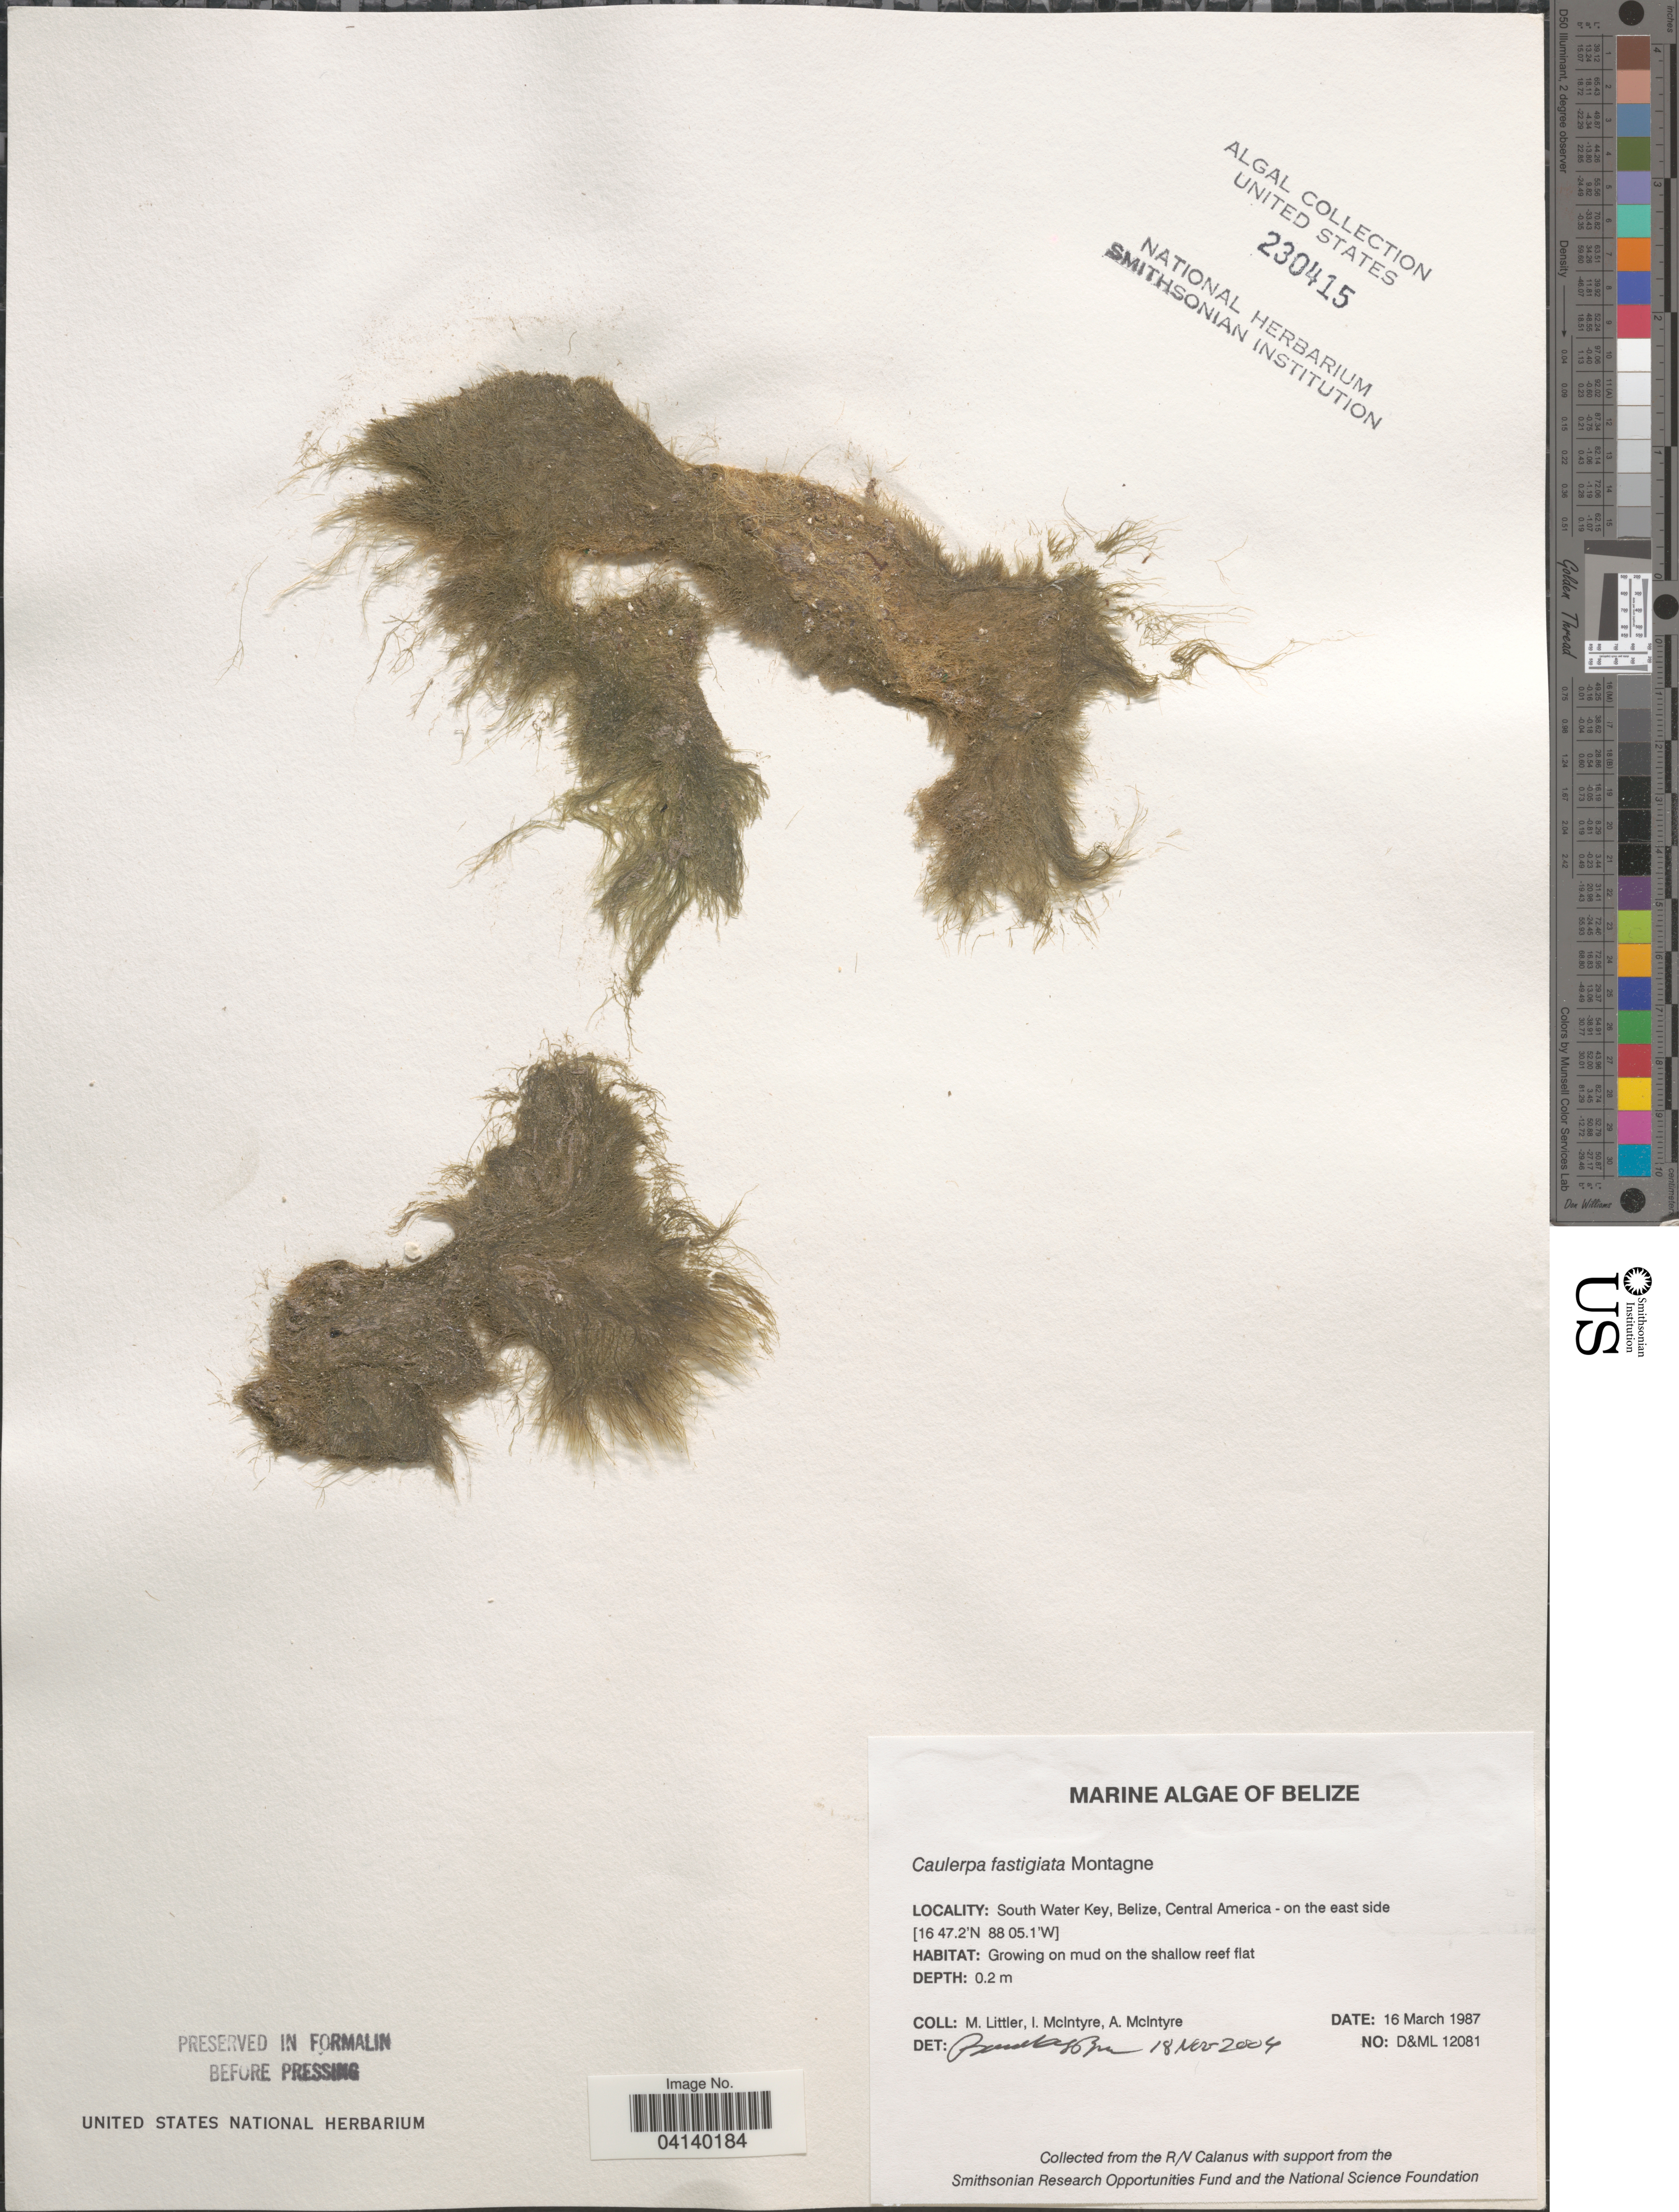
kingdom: Plantae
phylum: Chlorophyta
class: Ulvophyceae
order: Bryopsidales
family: Caulerpaceae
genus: Caulerpa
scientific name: Caulerpa fastigiata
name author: Mont.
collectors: M. Littler, I. McIntyre & A. McIntyre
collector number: D&ML12081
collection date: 1987-03-16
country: Belize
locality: South Water Key - on the east side.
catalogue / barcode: US 230415